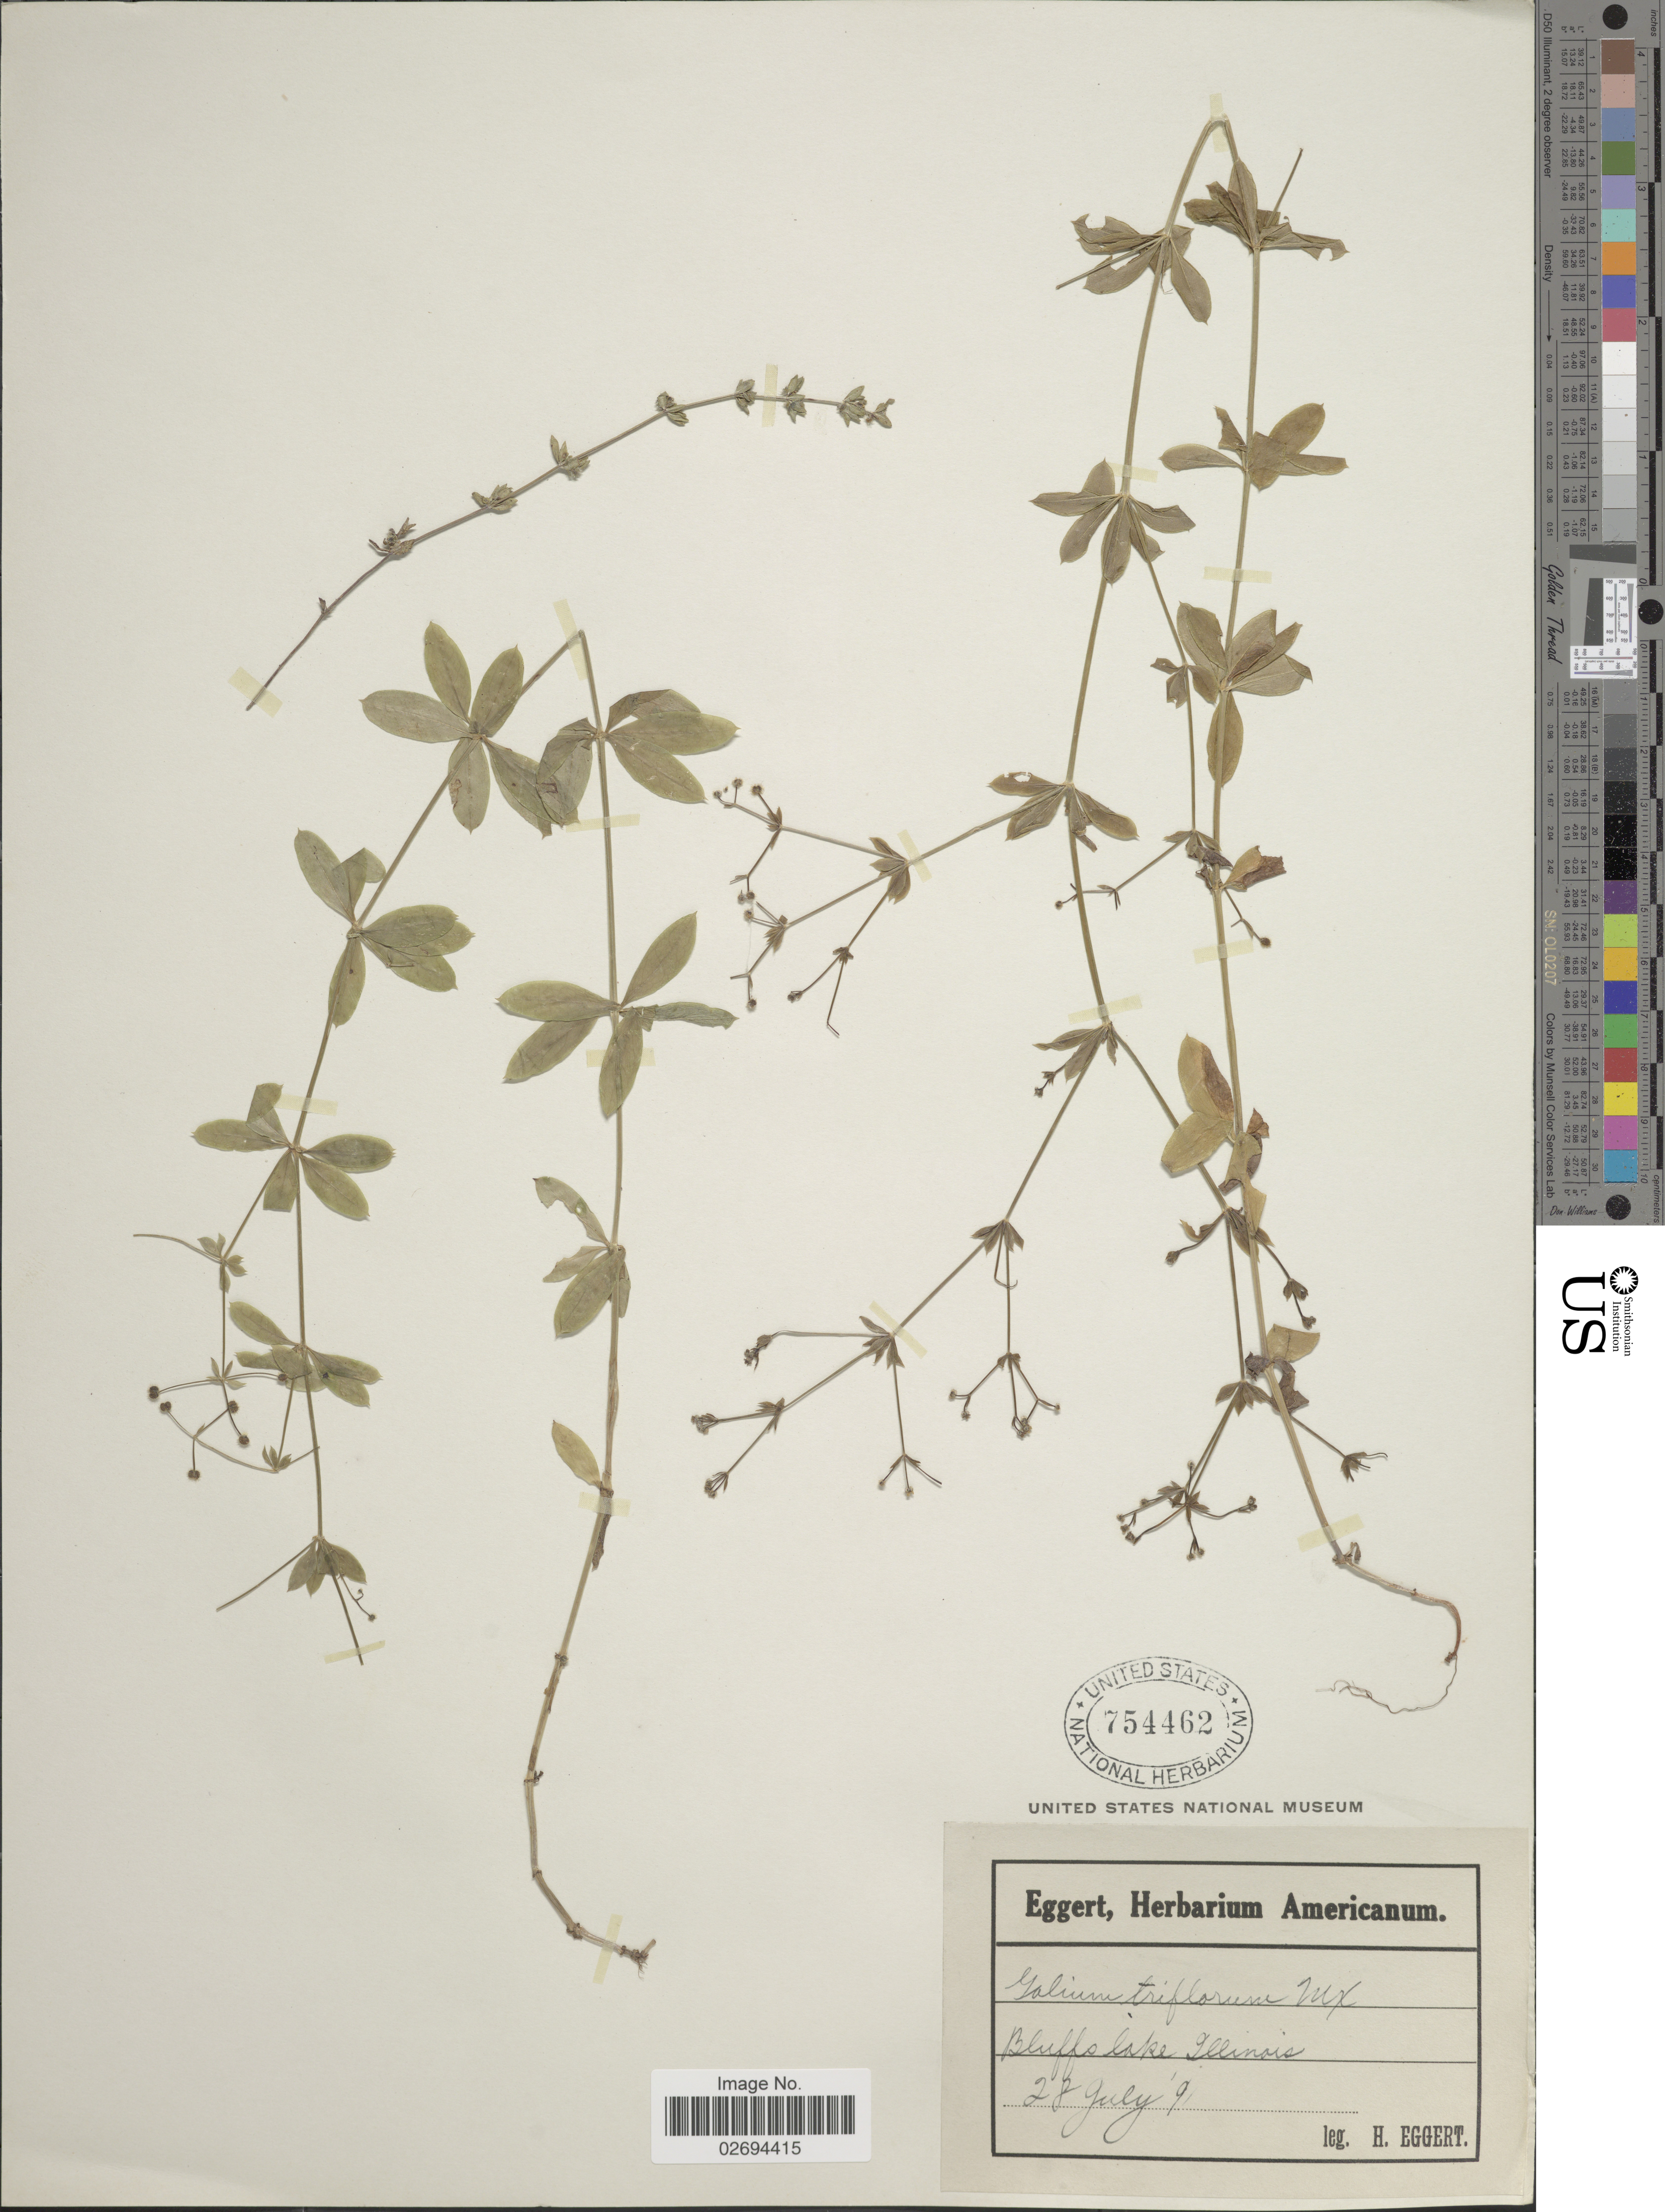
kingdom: Plantae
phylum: Tracheophyta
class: Magnoliopsida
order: Gentianales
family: Rubiaceae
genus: Galium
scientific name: Galium triflorum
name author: Michx.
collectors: H. Eggert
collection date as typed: Transcribed d/m/y: 28/7/9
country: United States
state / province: Illinois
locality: Bluffs lake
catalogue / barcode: US 754462